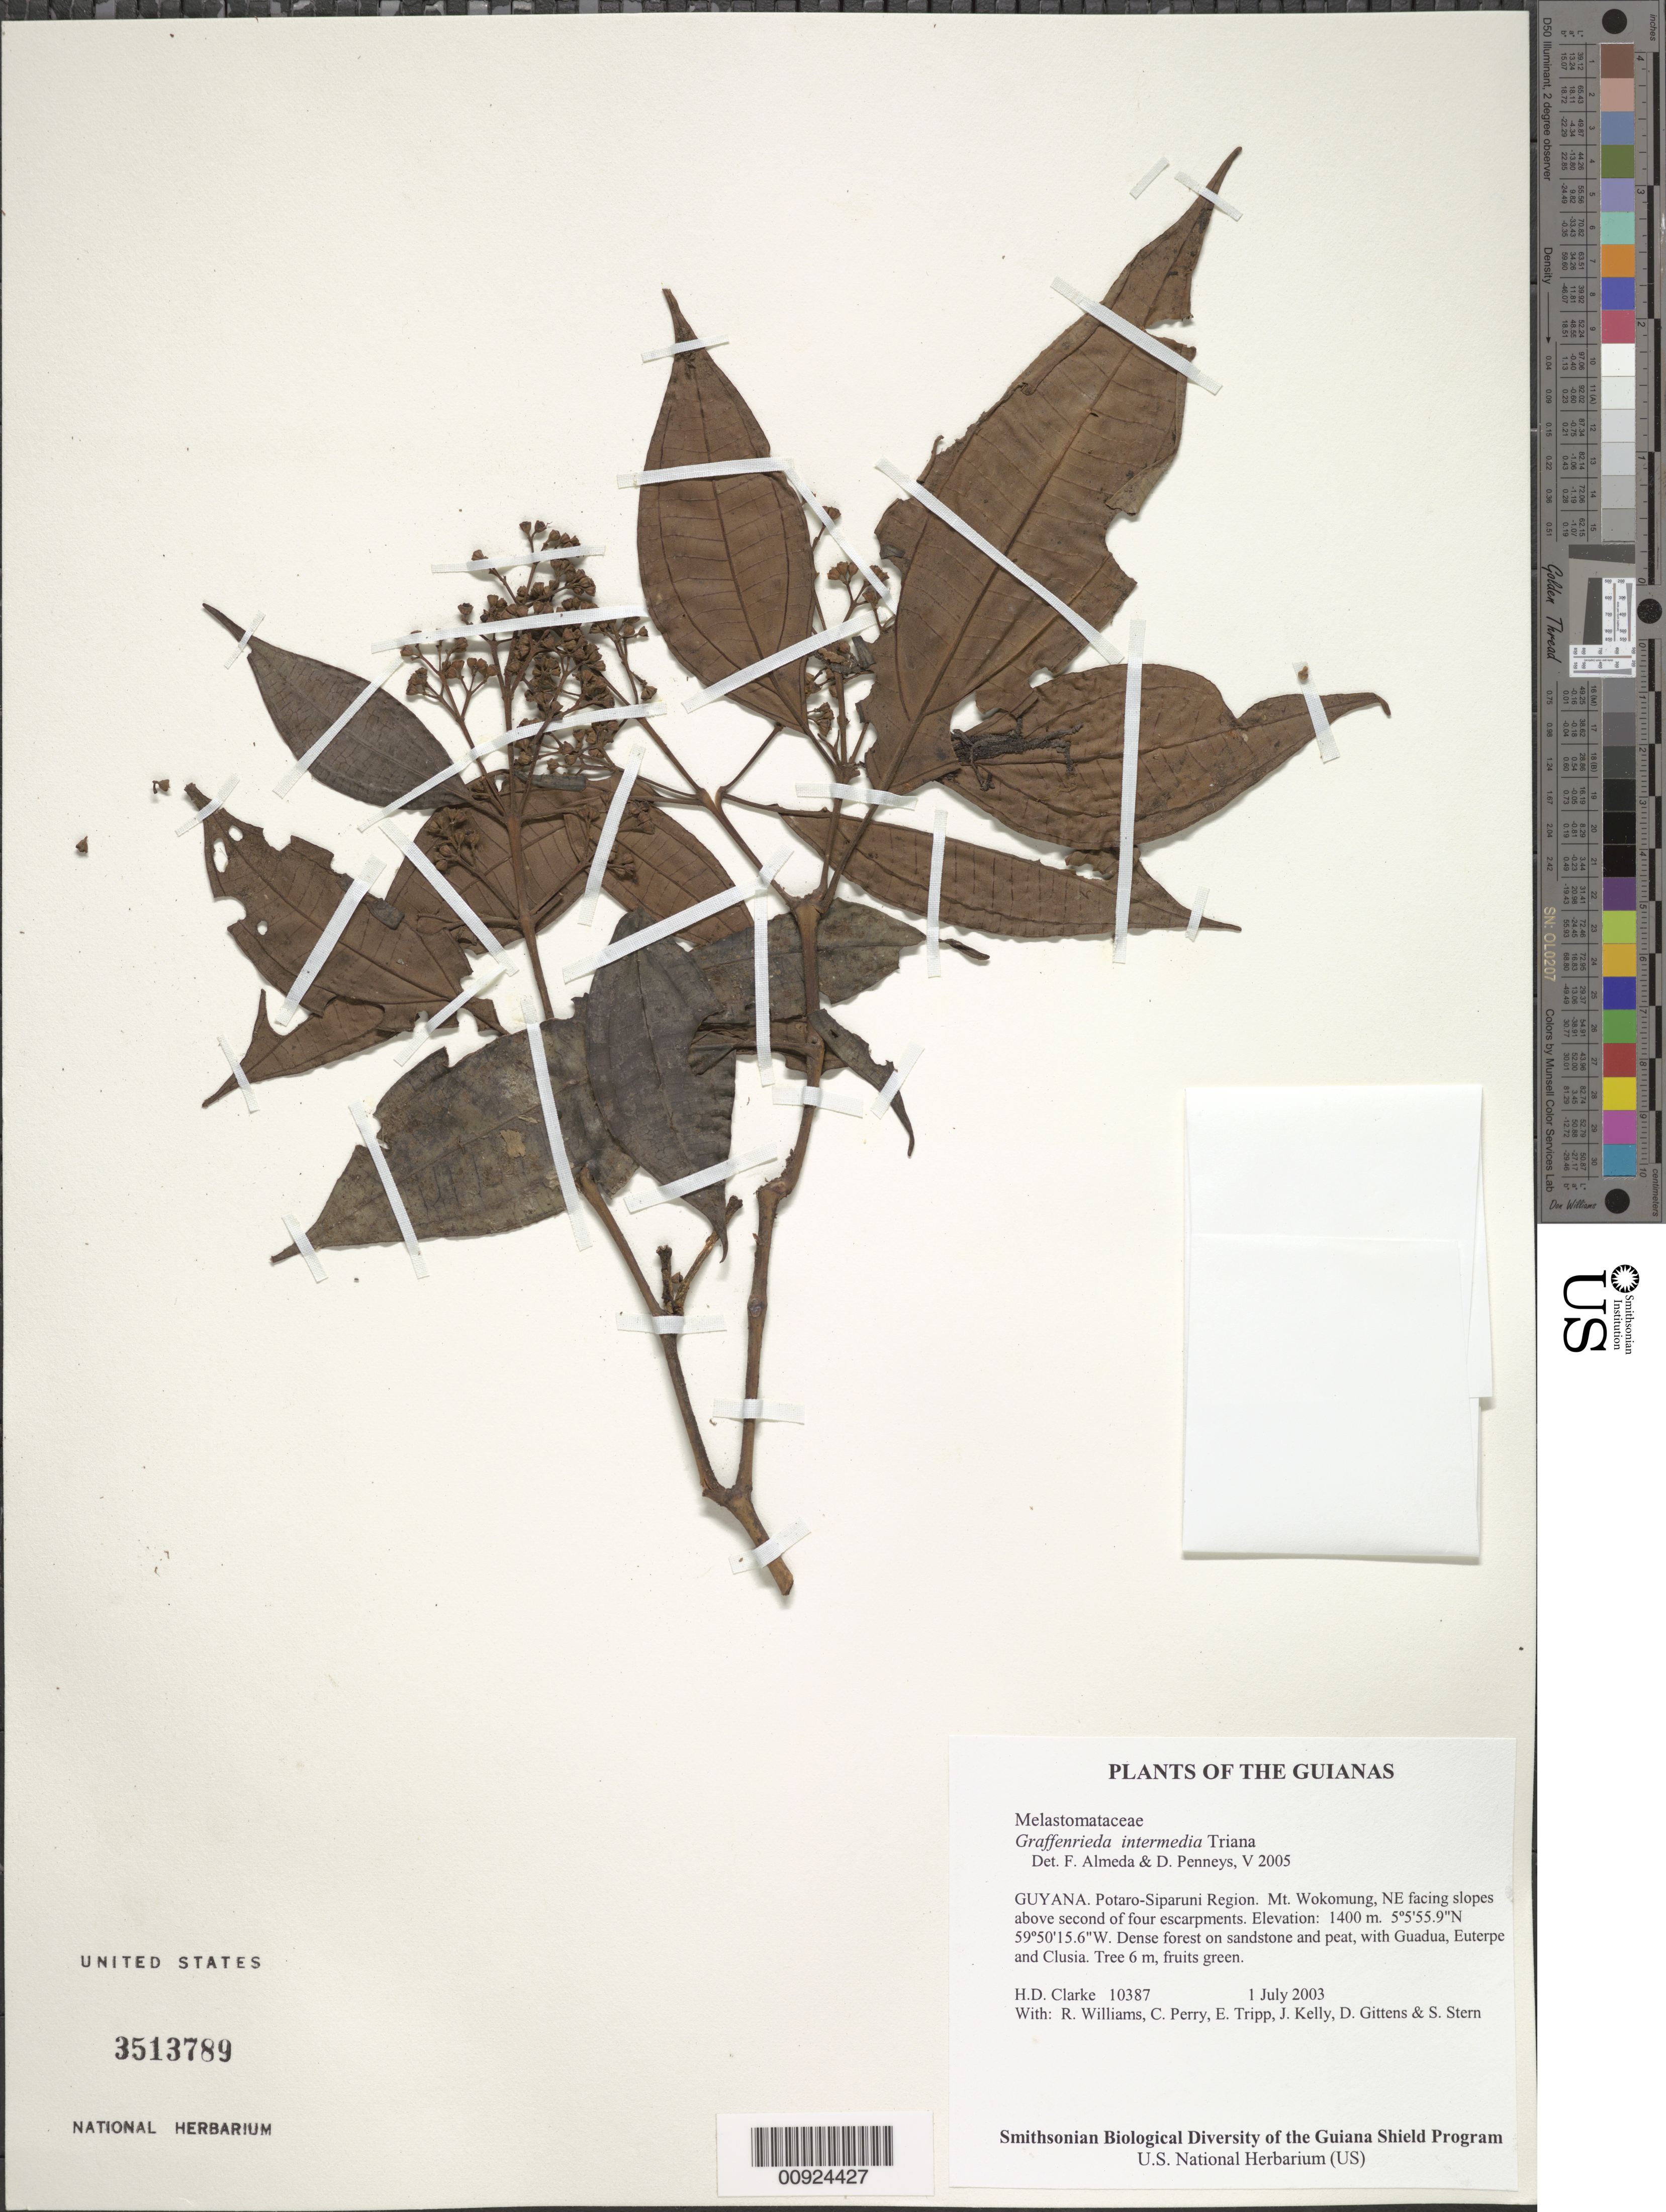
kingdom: Plantae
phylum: Tracheophyta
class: Magnoliopsida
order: Myrtales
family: Melastomataceae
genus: Graffenrieda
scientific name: Graffenrieda intermedia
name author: Triana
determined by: Almeda, F.; Penneys, D. S.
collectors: H. D. Clarke, R. Williams, C. Perry, E. Tripp, J. Kelly, D. Gittens & S. R. Stern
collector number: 10387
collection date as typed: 1 July 2003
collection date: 2003-07-01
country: Guyana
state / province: Potaro-Siparuni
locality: Mt. Wokomung, NE facing slopes above second of four escarpments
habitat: Dense forest on sandstone and peat, with Guadua, Euterpe and Clusia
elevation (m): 1400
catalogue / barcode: US 3513789